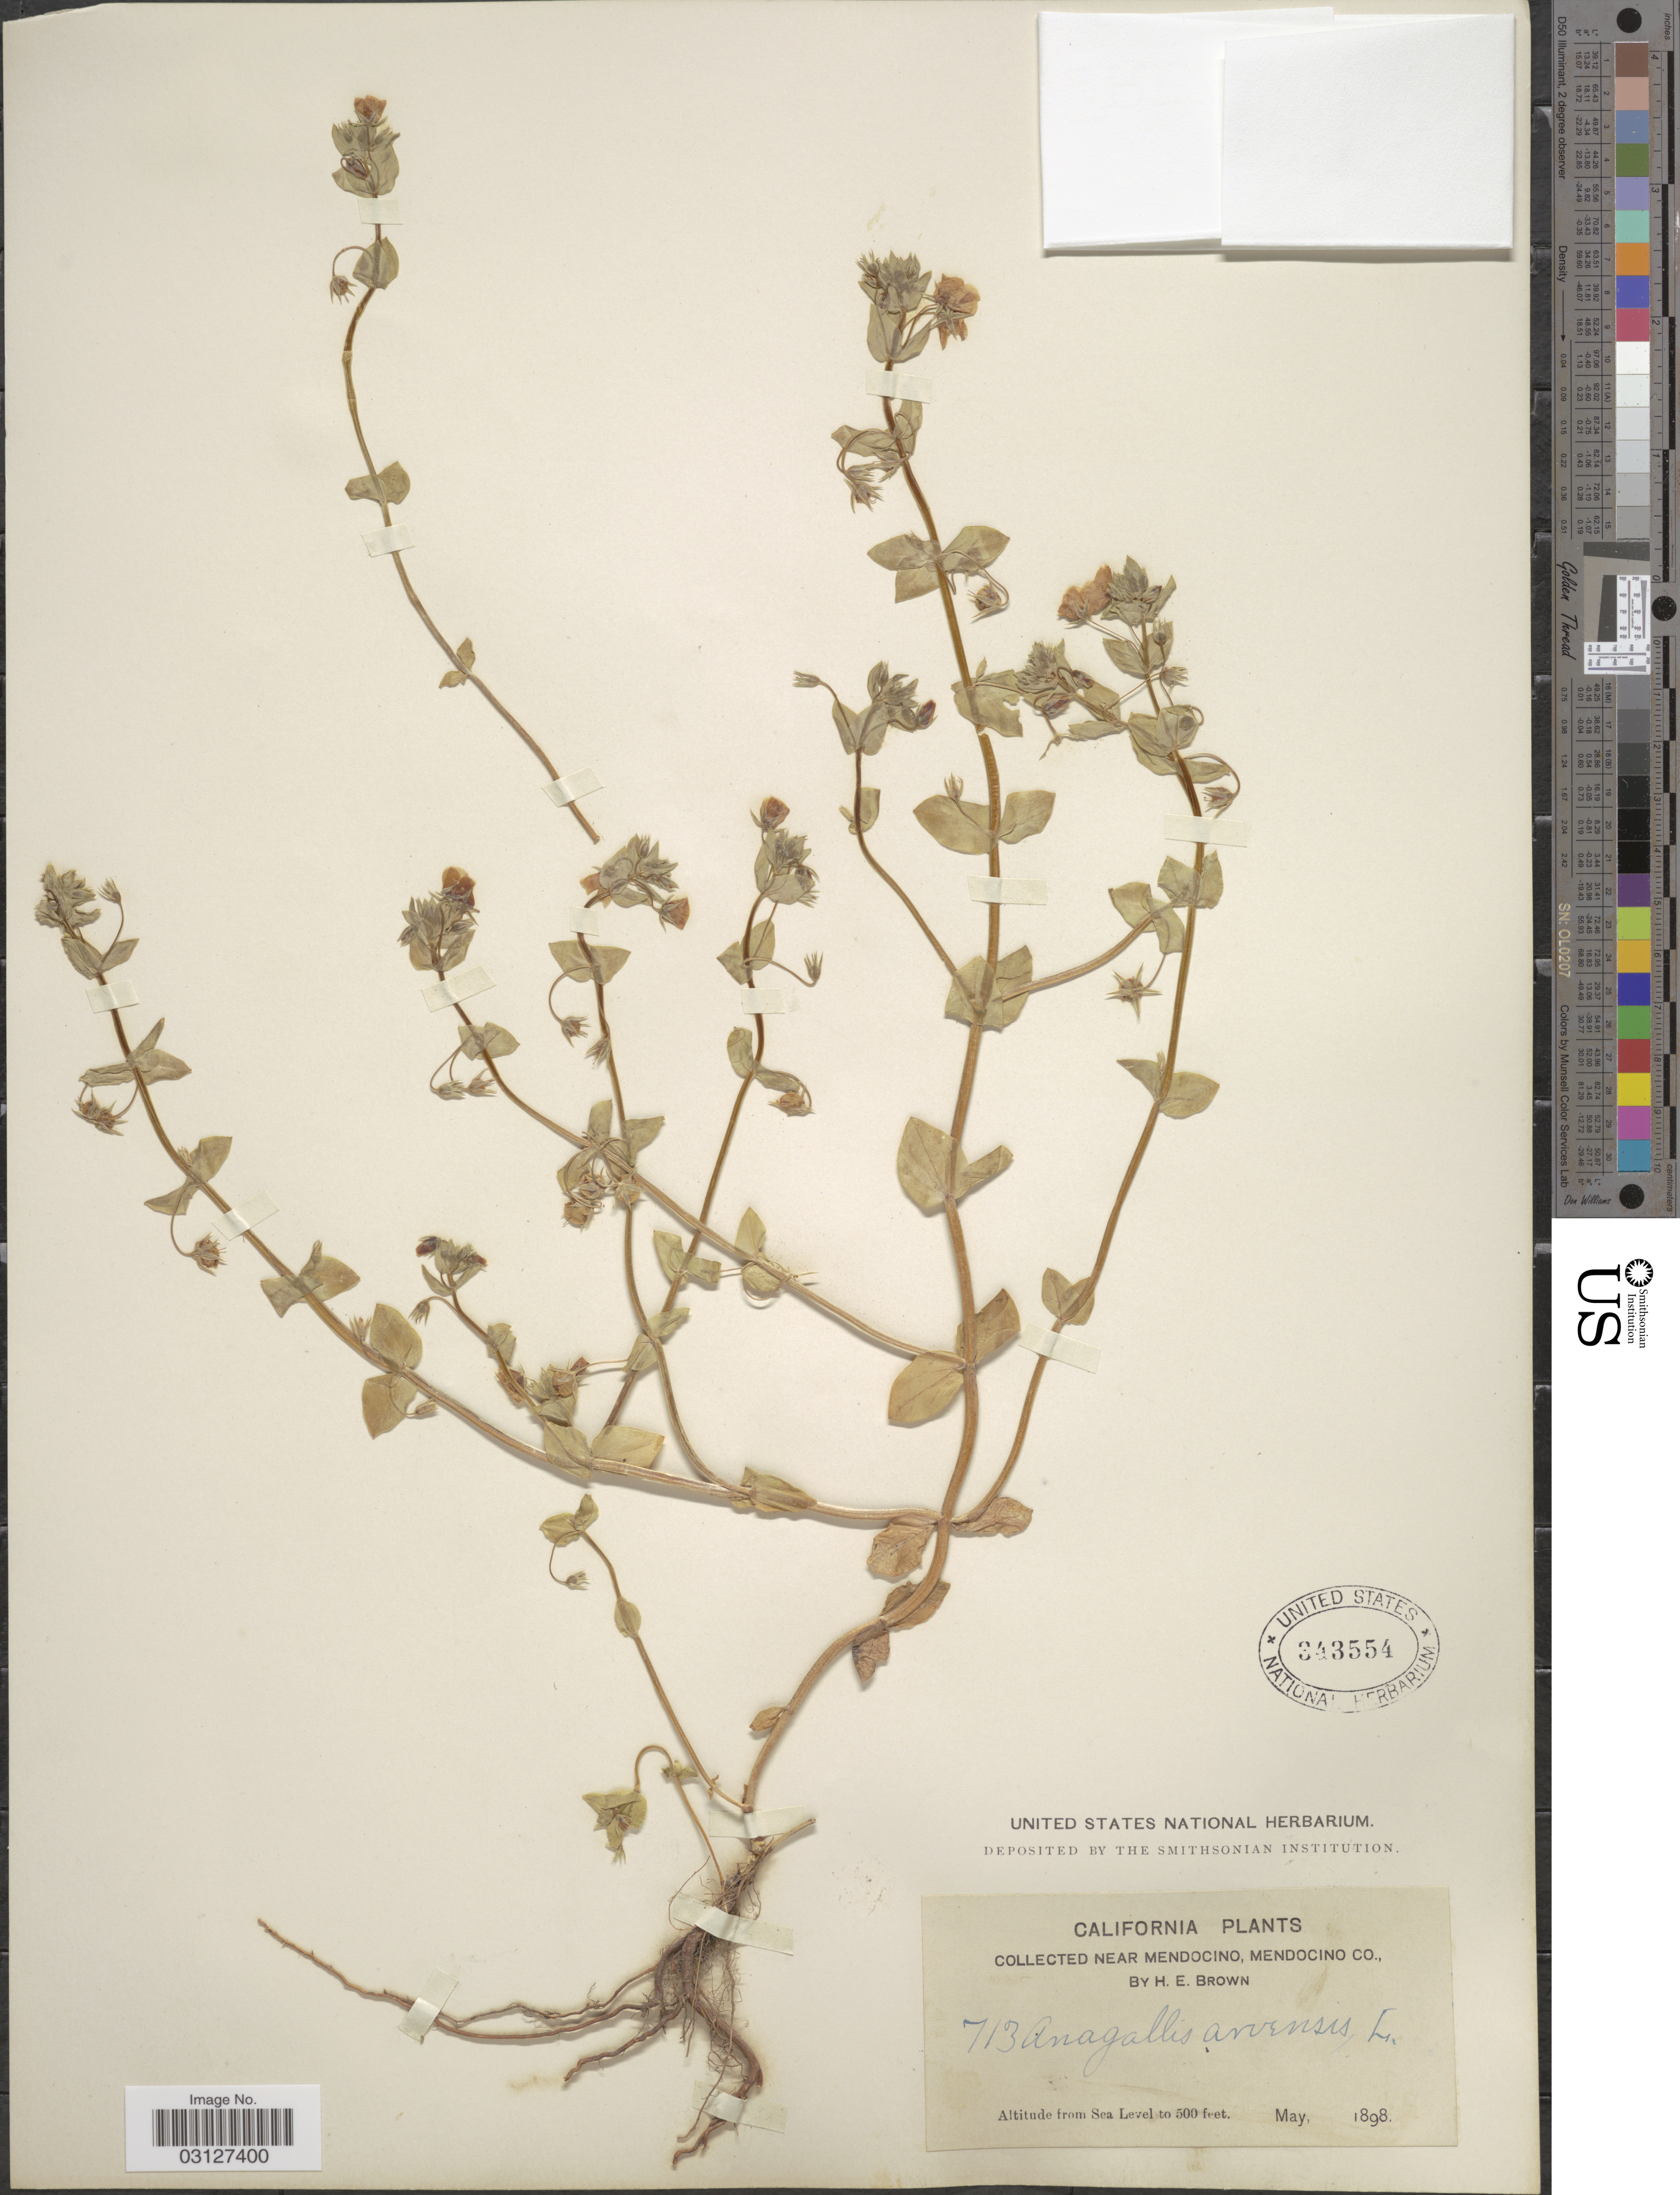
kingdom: Plantae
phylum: Tracheophyta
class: Magnoliopsida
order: Ericales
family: Primulaceae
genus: Anagallis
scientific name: Anagallis arvensis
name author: L.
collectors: H. E. Brown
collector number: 713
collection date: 1898-05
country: United States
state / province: California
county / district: Mendocino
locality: Collected near Mendocino, Mendocino Co.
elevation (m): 0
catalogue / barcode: US 343554